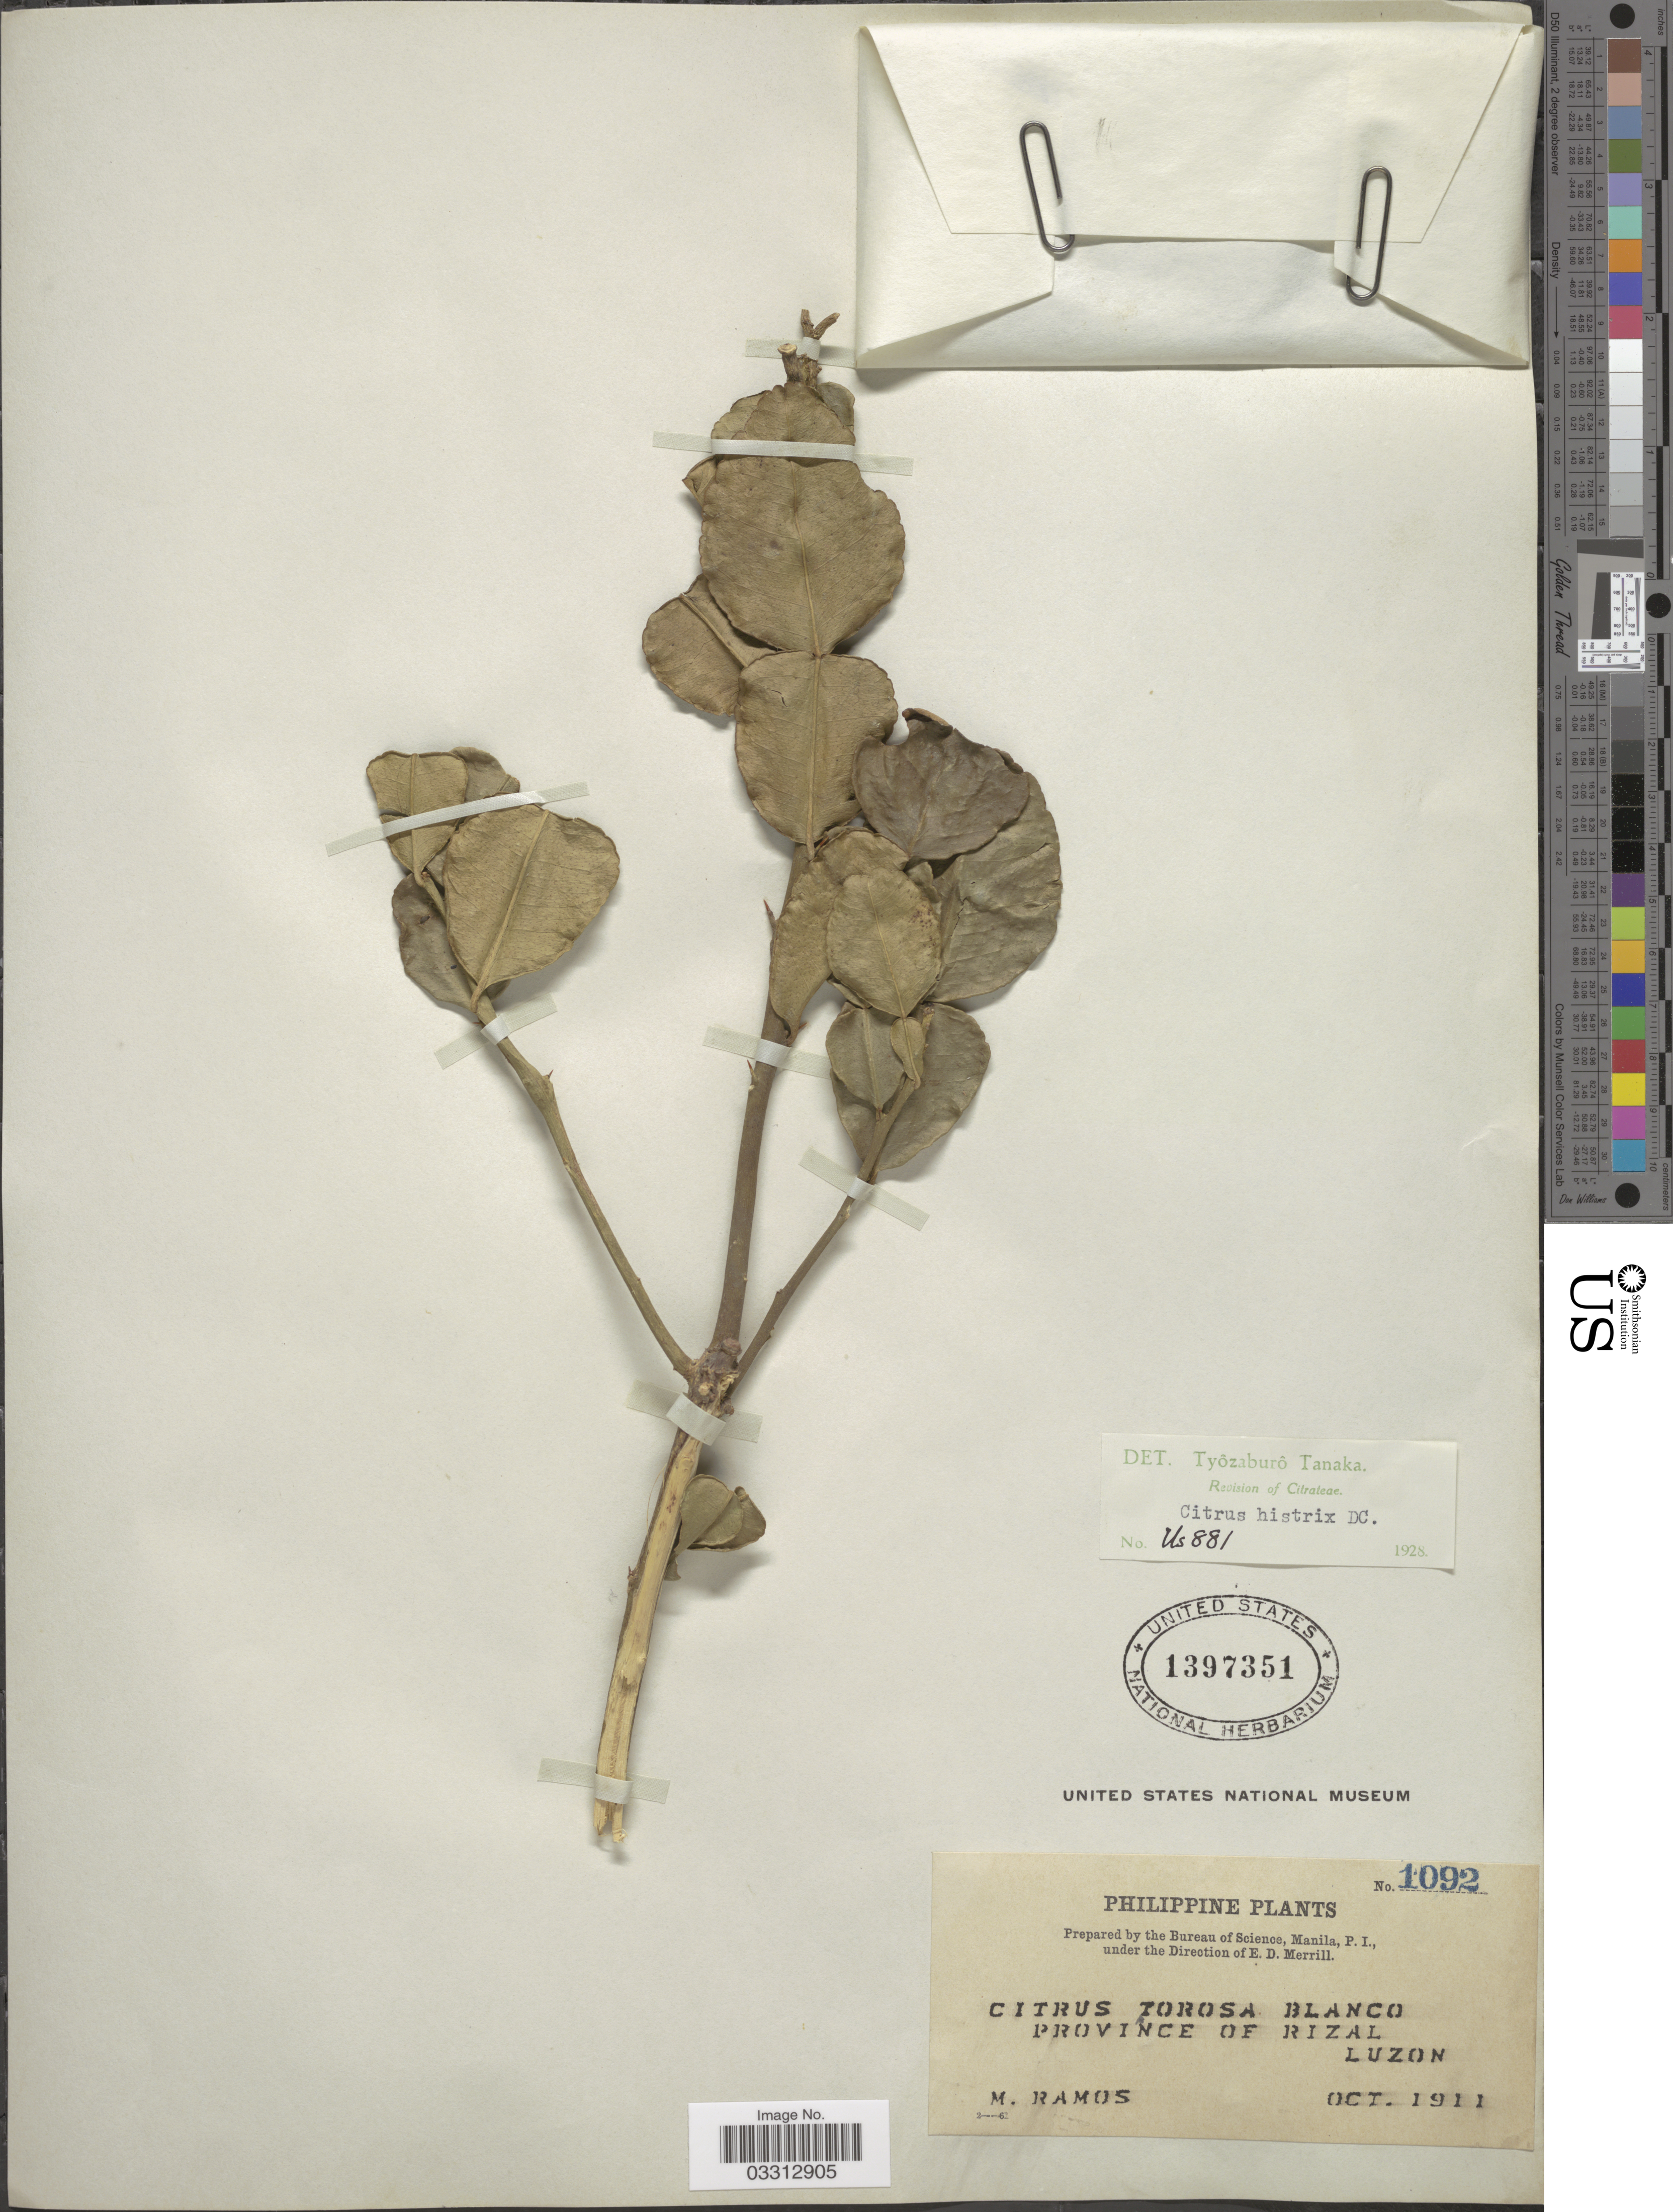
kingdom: Plantae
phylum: Tracheophyta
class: Magnoliopsida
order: Sapindales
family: Rutaceae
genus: Citrus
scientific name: Citrus hystrix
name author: DC.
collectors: M. Ramos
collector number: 1092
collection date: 1911-10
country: Philippines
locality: Province of Rizal. Luzon.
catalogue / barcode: US 1397351